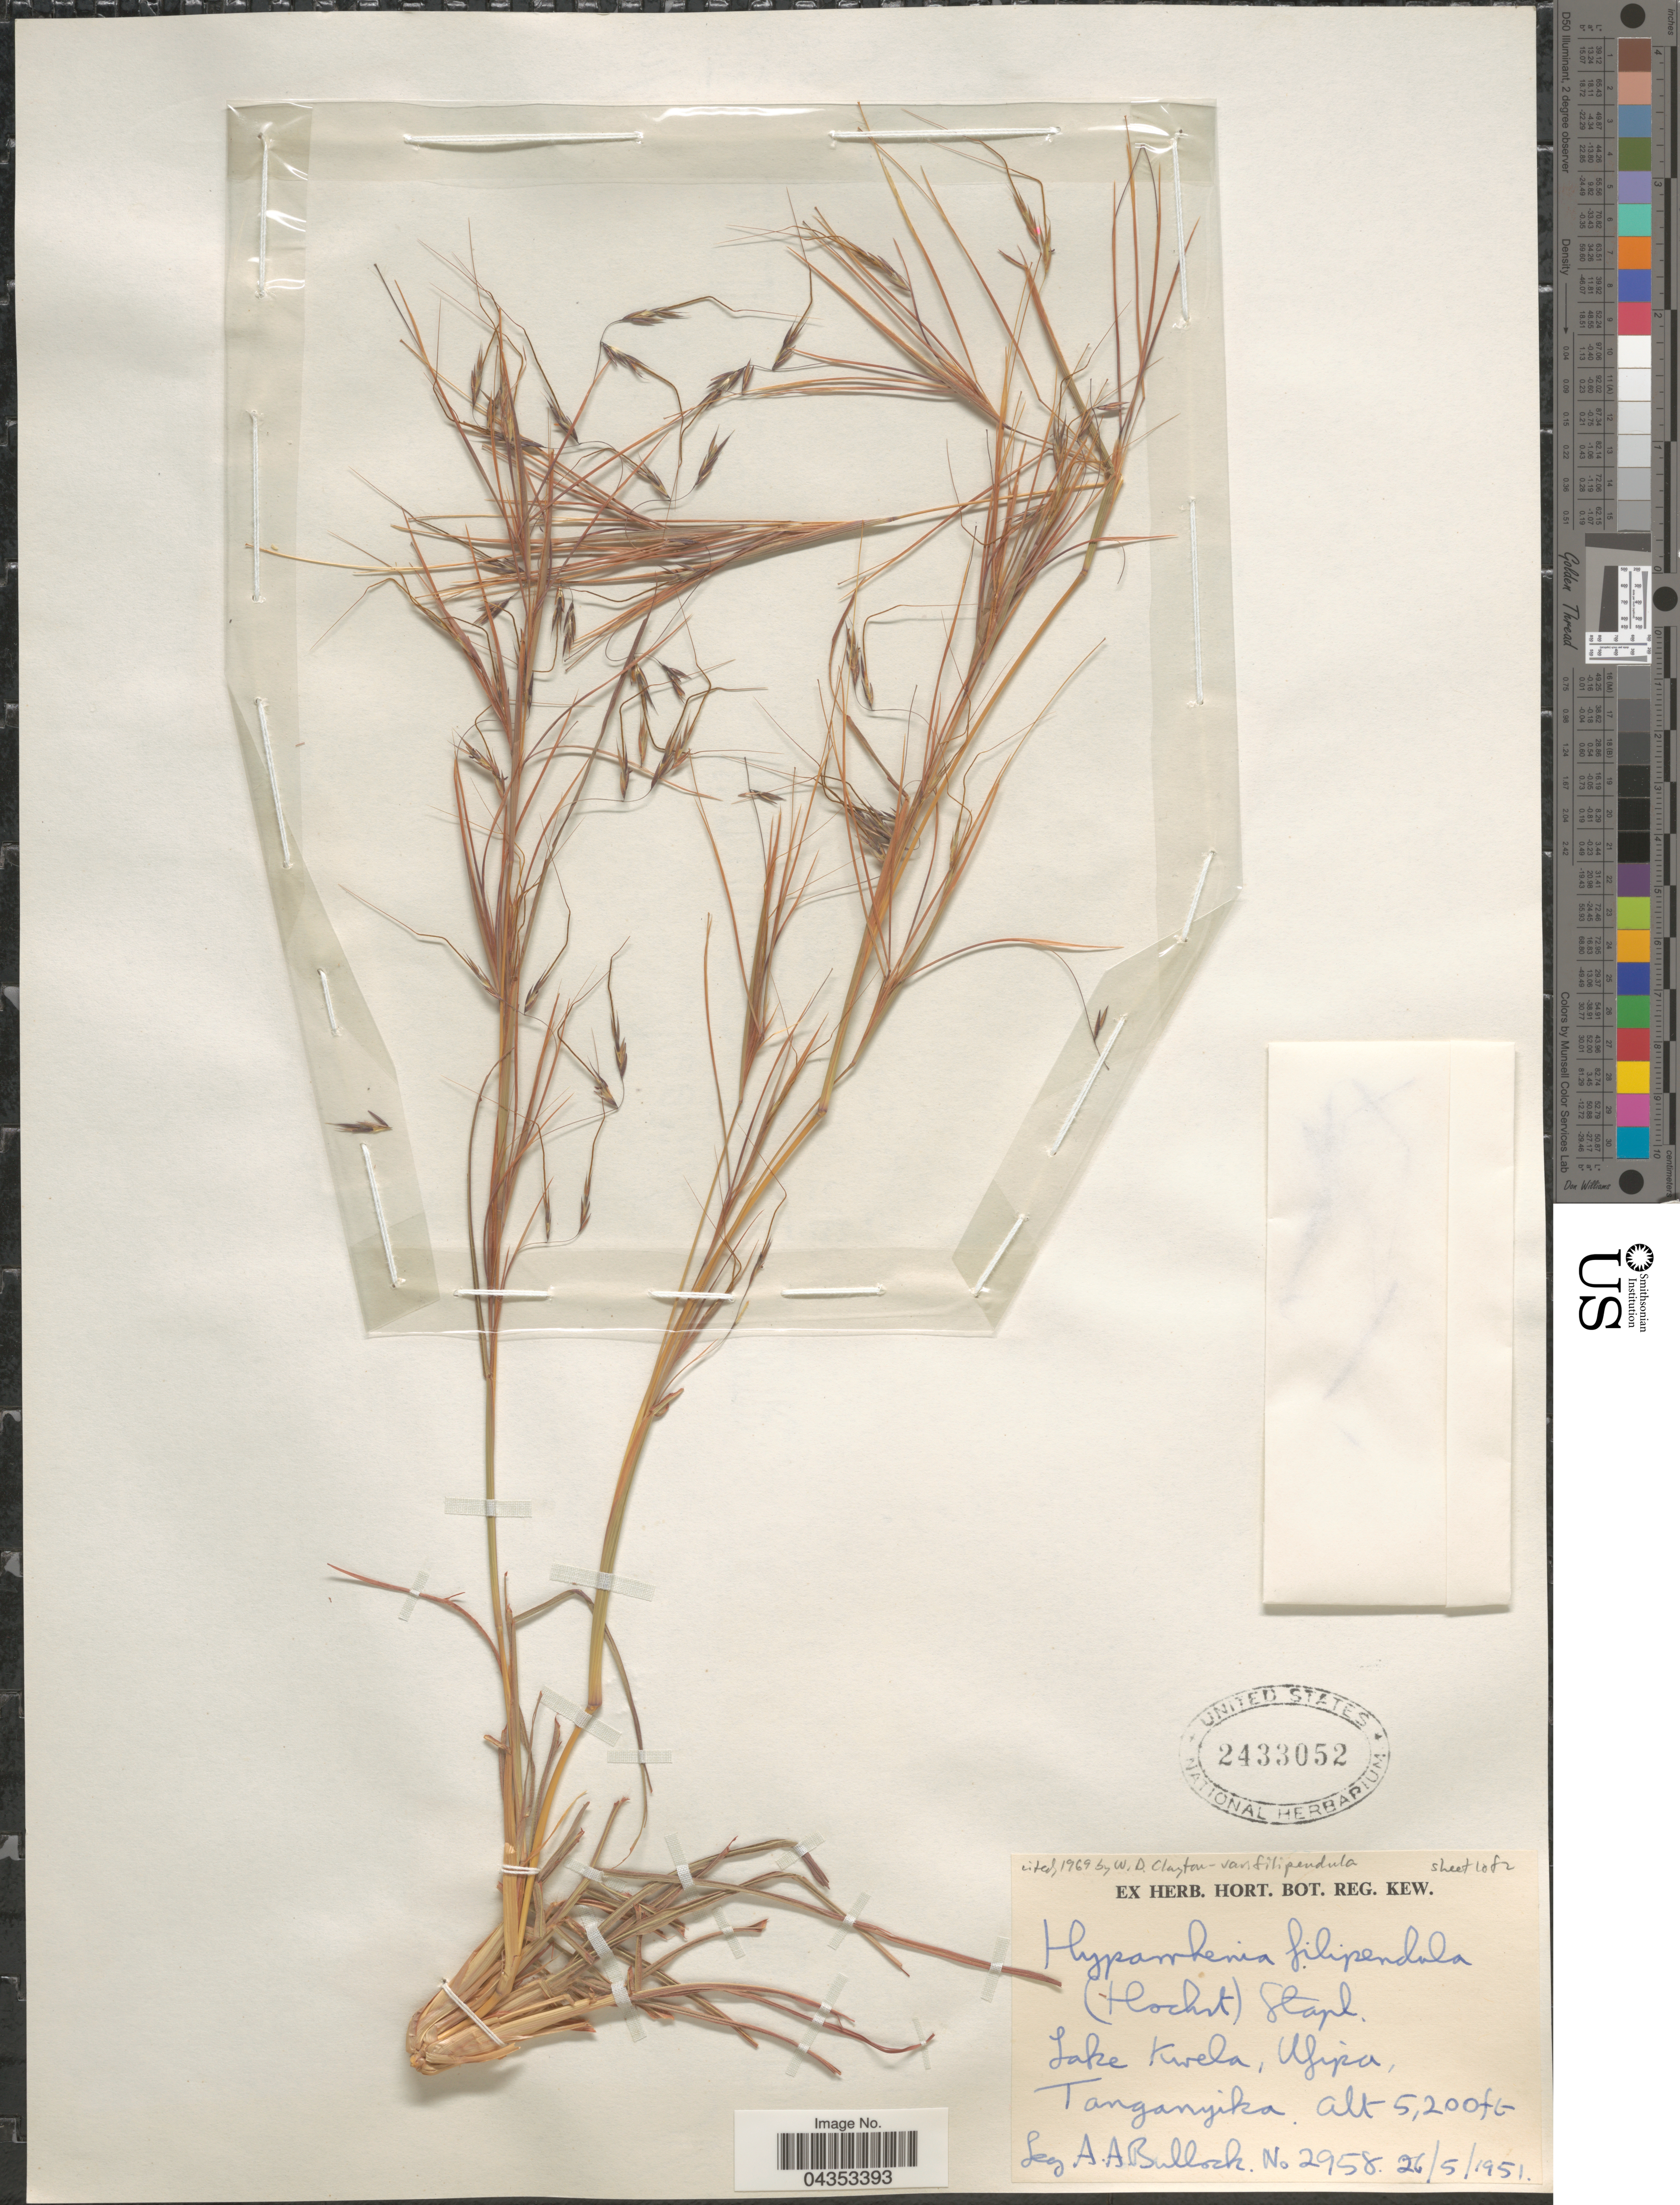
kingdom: Plantae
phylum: Tracheophyta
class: Liliopsida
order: Poales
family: Poaceae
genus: Hyparrhenia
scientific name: Hyparrhenia filipendula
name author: (Hochr.) Stapf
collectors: A. Bullock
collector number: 2958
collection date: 1951-05-26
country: Tanzania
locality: Lake Kwela, Ufipa Tanganyika.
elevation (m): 1585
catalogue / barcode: US 2433052